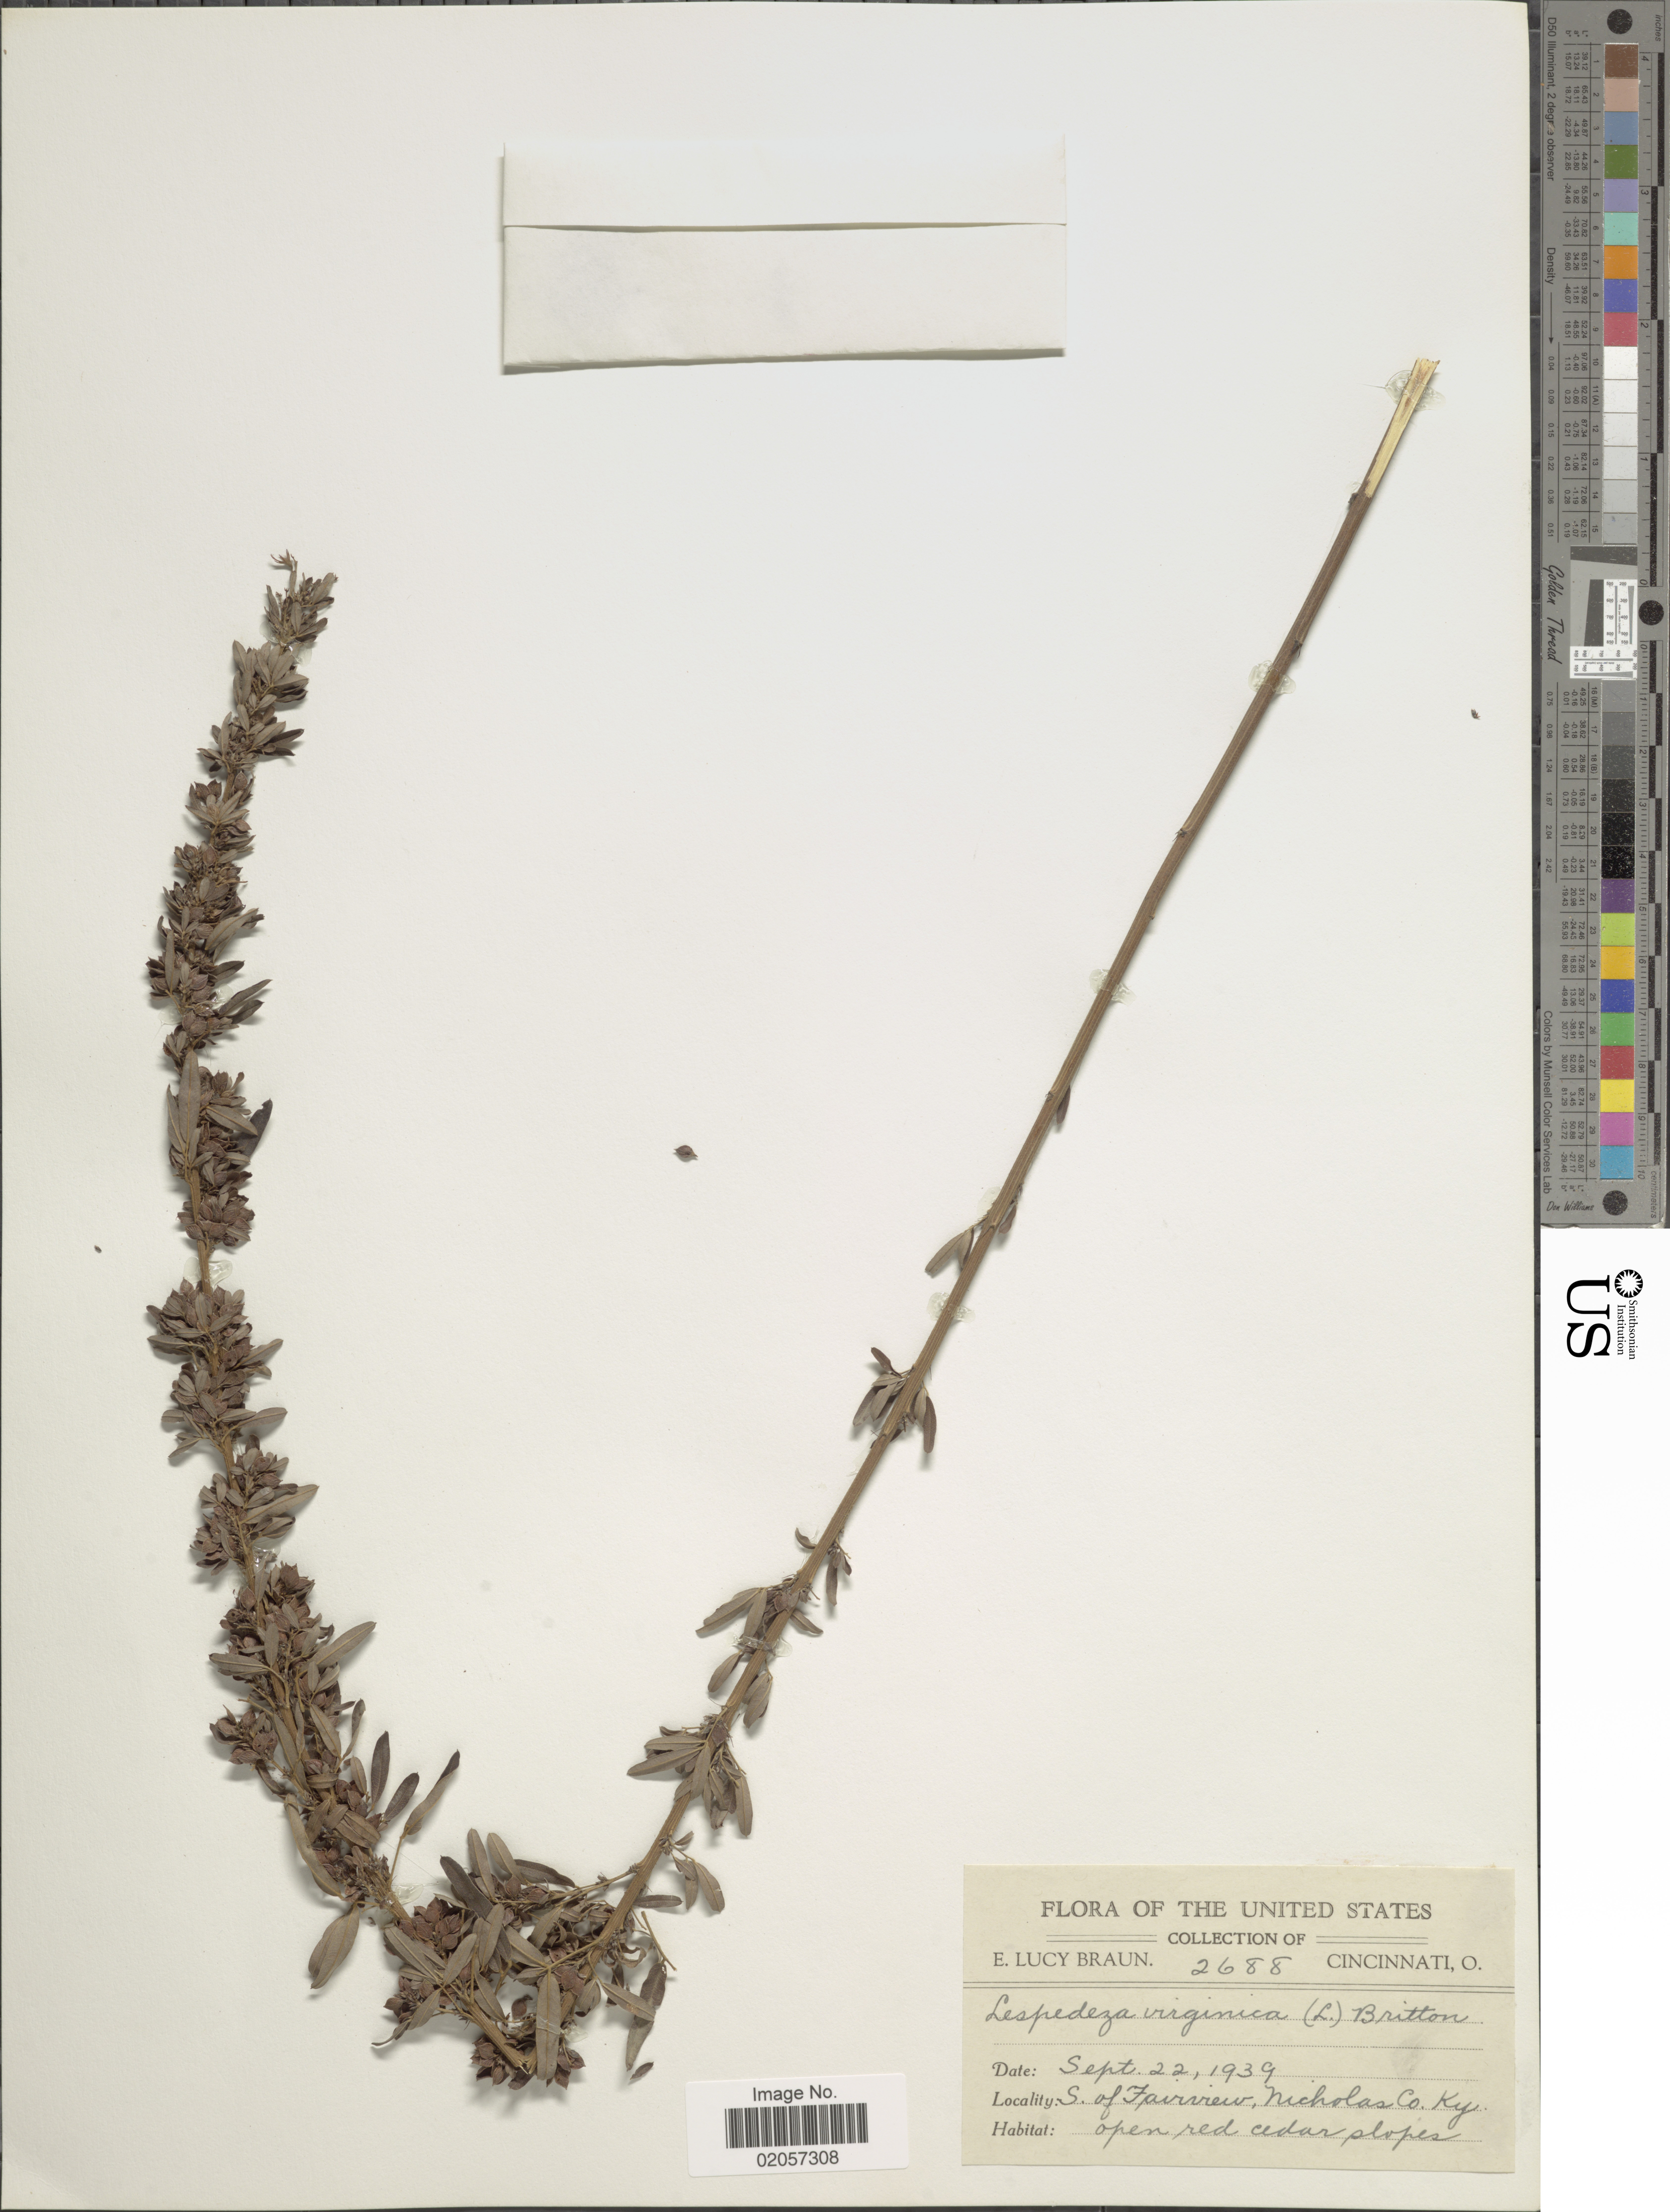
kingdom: Plantae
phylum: Tracheophyta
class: Magnoliopsida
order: Fabales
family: Fabaceae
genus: Lespedeza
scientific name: Lespedeza virginica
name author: (L.) Britton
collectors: E. L. Braun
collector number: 2688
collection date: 1939-09-22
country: United States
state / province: Kentucky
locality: S. of Fairview, Nicholas co. Ky.